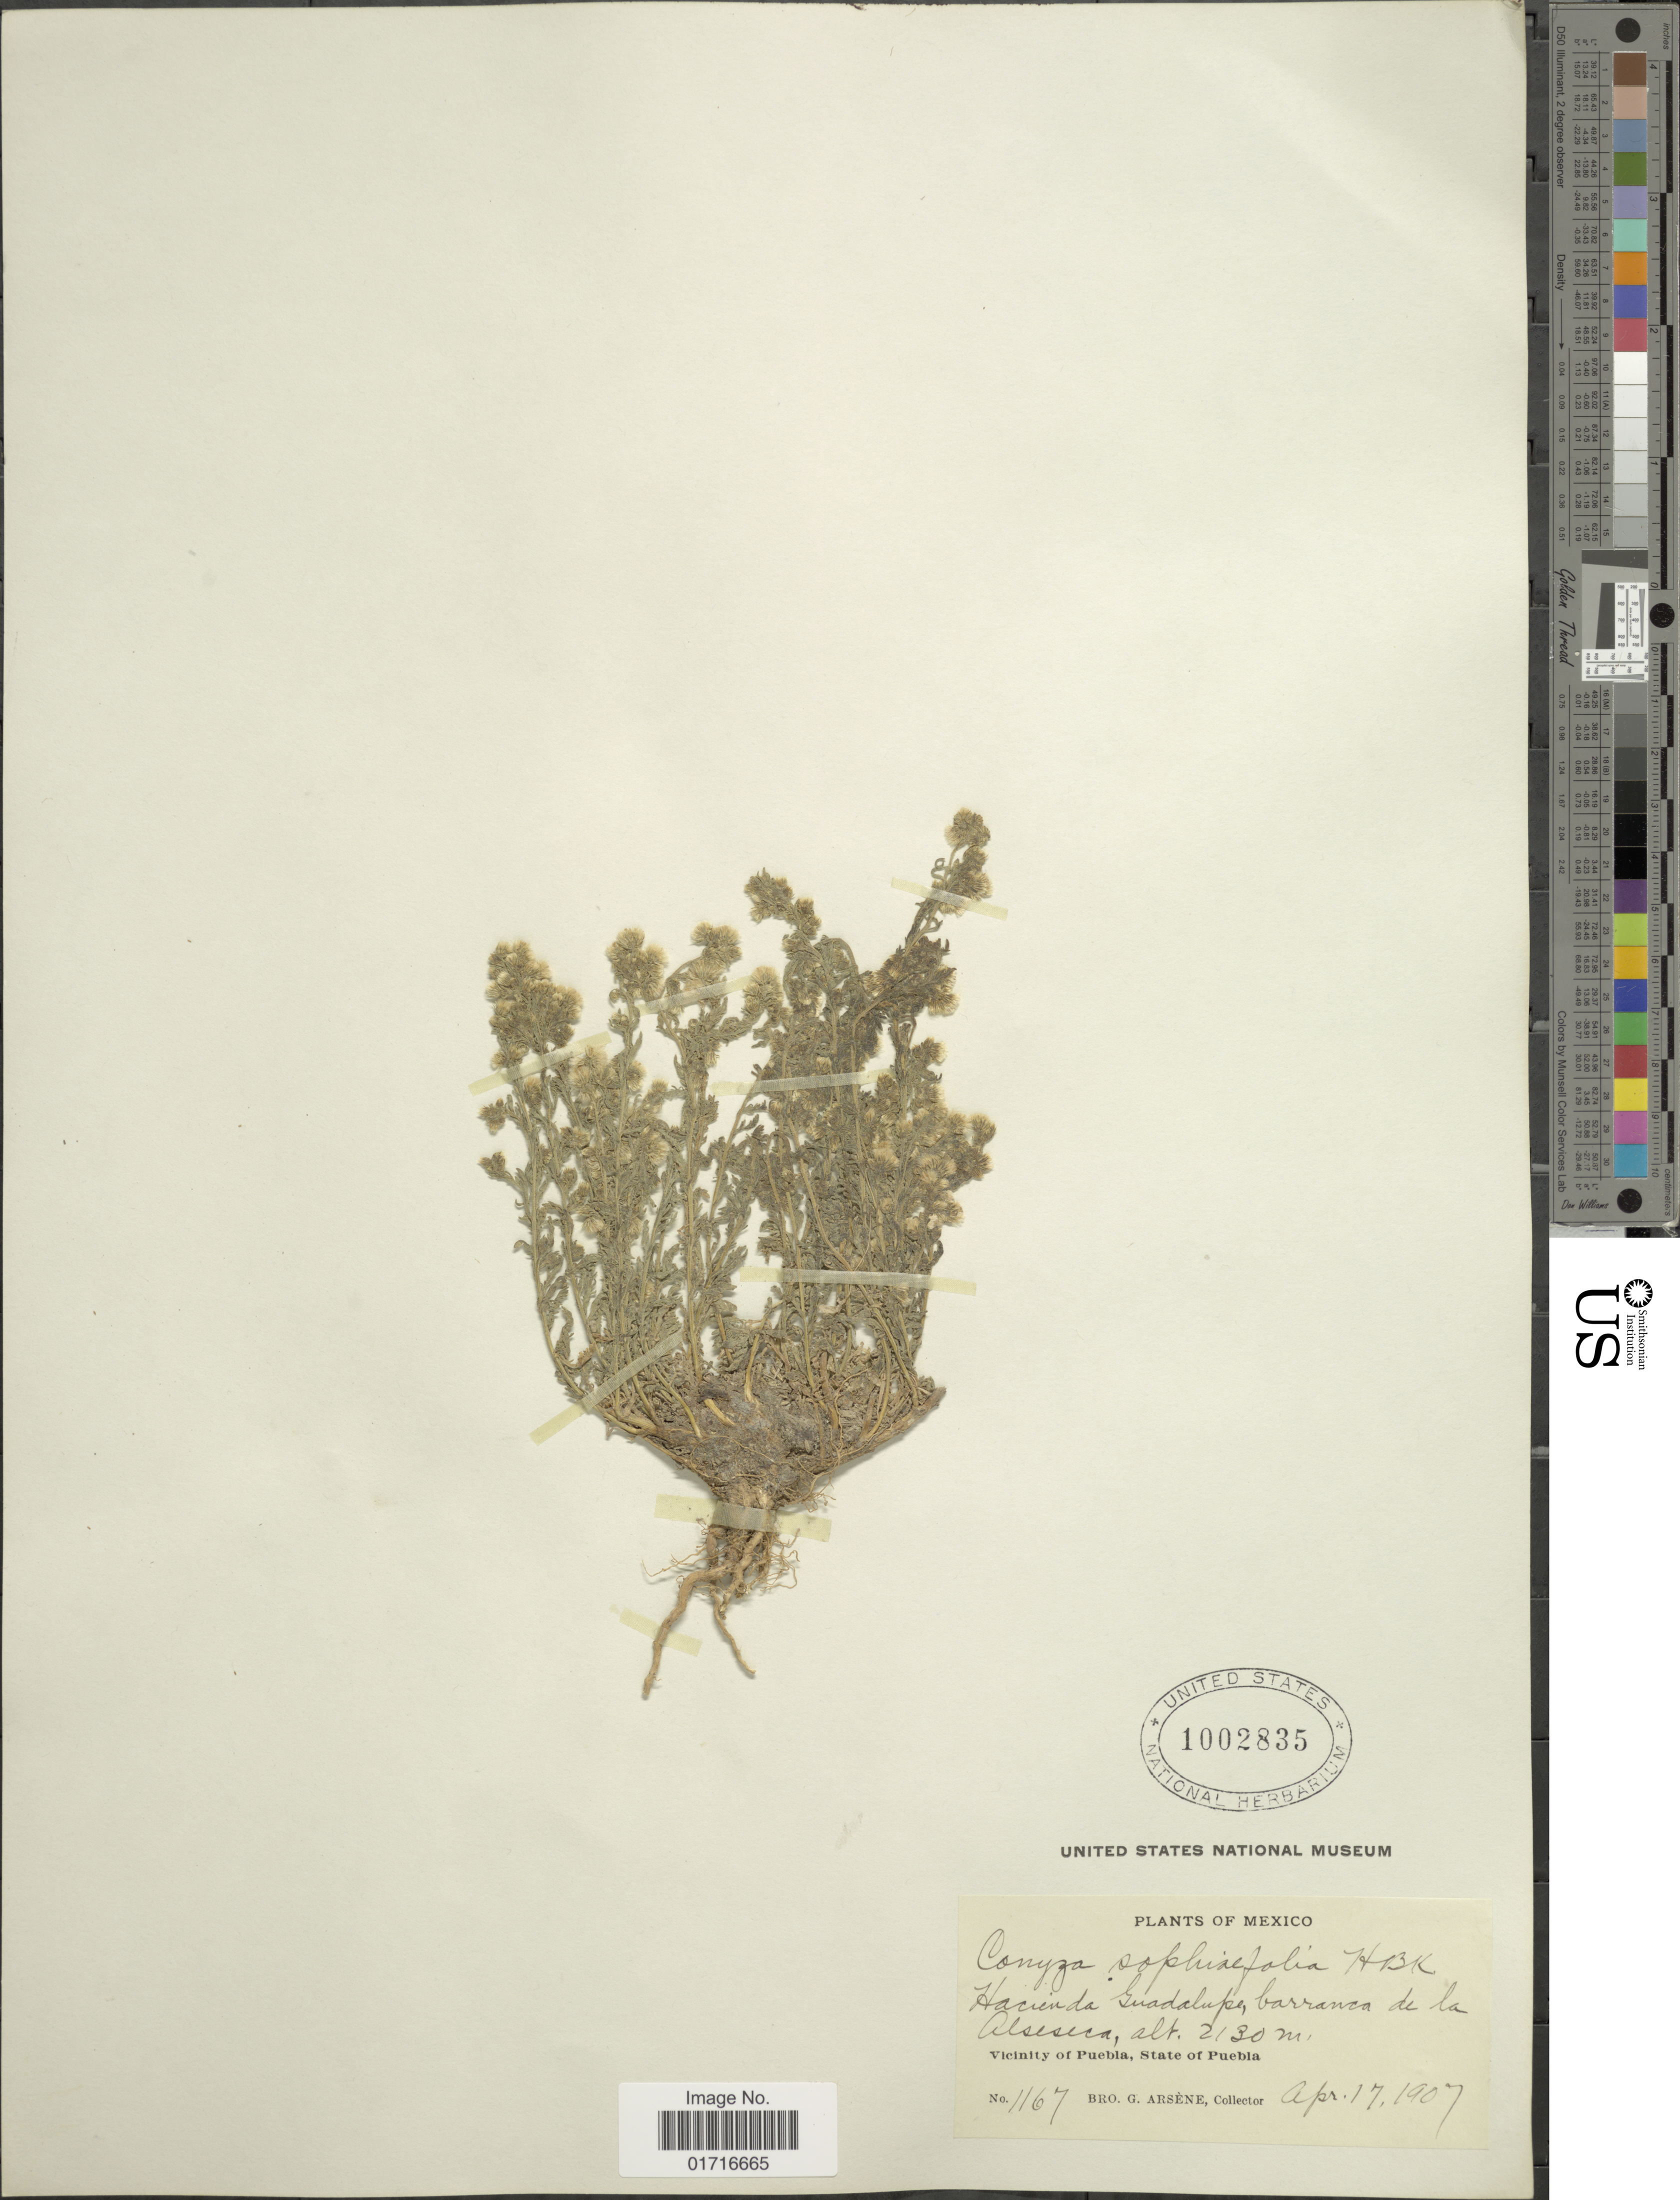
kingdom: Plantae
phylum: Tracheophyta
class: Magnoliopsida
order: Asterales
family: Asteraceae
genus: Conyza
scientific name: Conyza sophiaefolia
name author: Kunth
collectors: Bro. G. Arsène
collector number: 1167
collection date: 1907-04-17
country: Mexico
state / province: Puebla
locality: Hacienda Guadalupe, barranca de la Alseseca, Vicinity of Puebla, State of Puebla.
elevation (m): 2130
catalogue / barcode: US 1002835